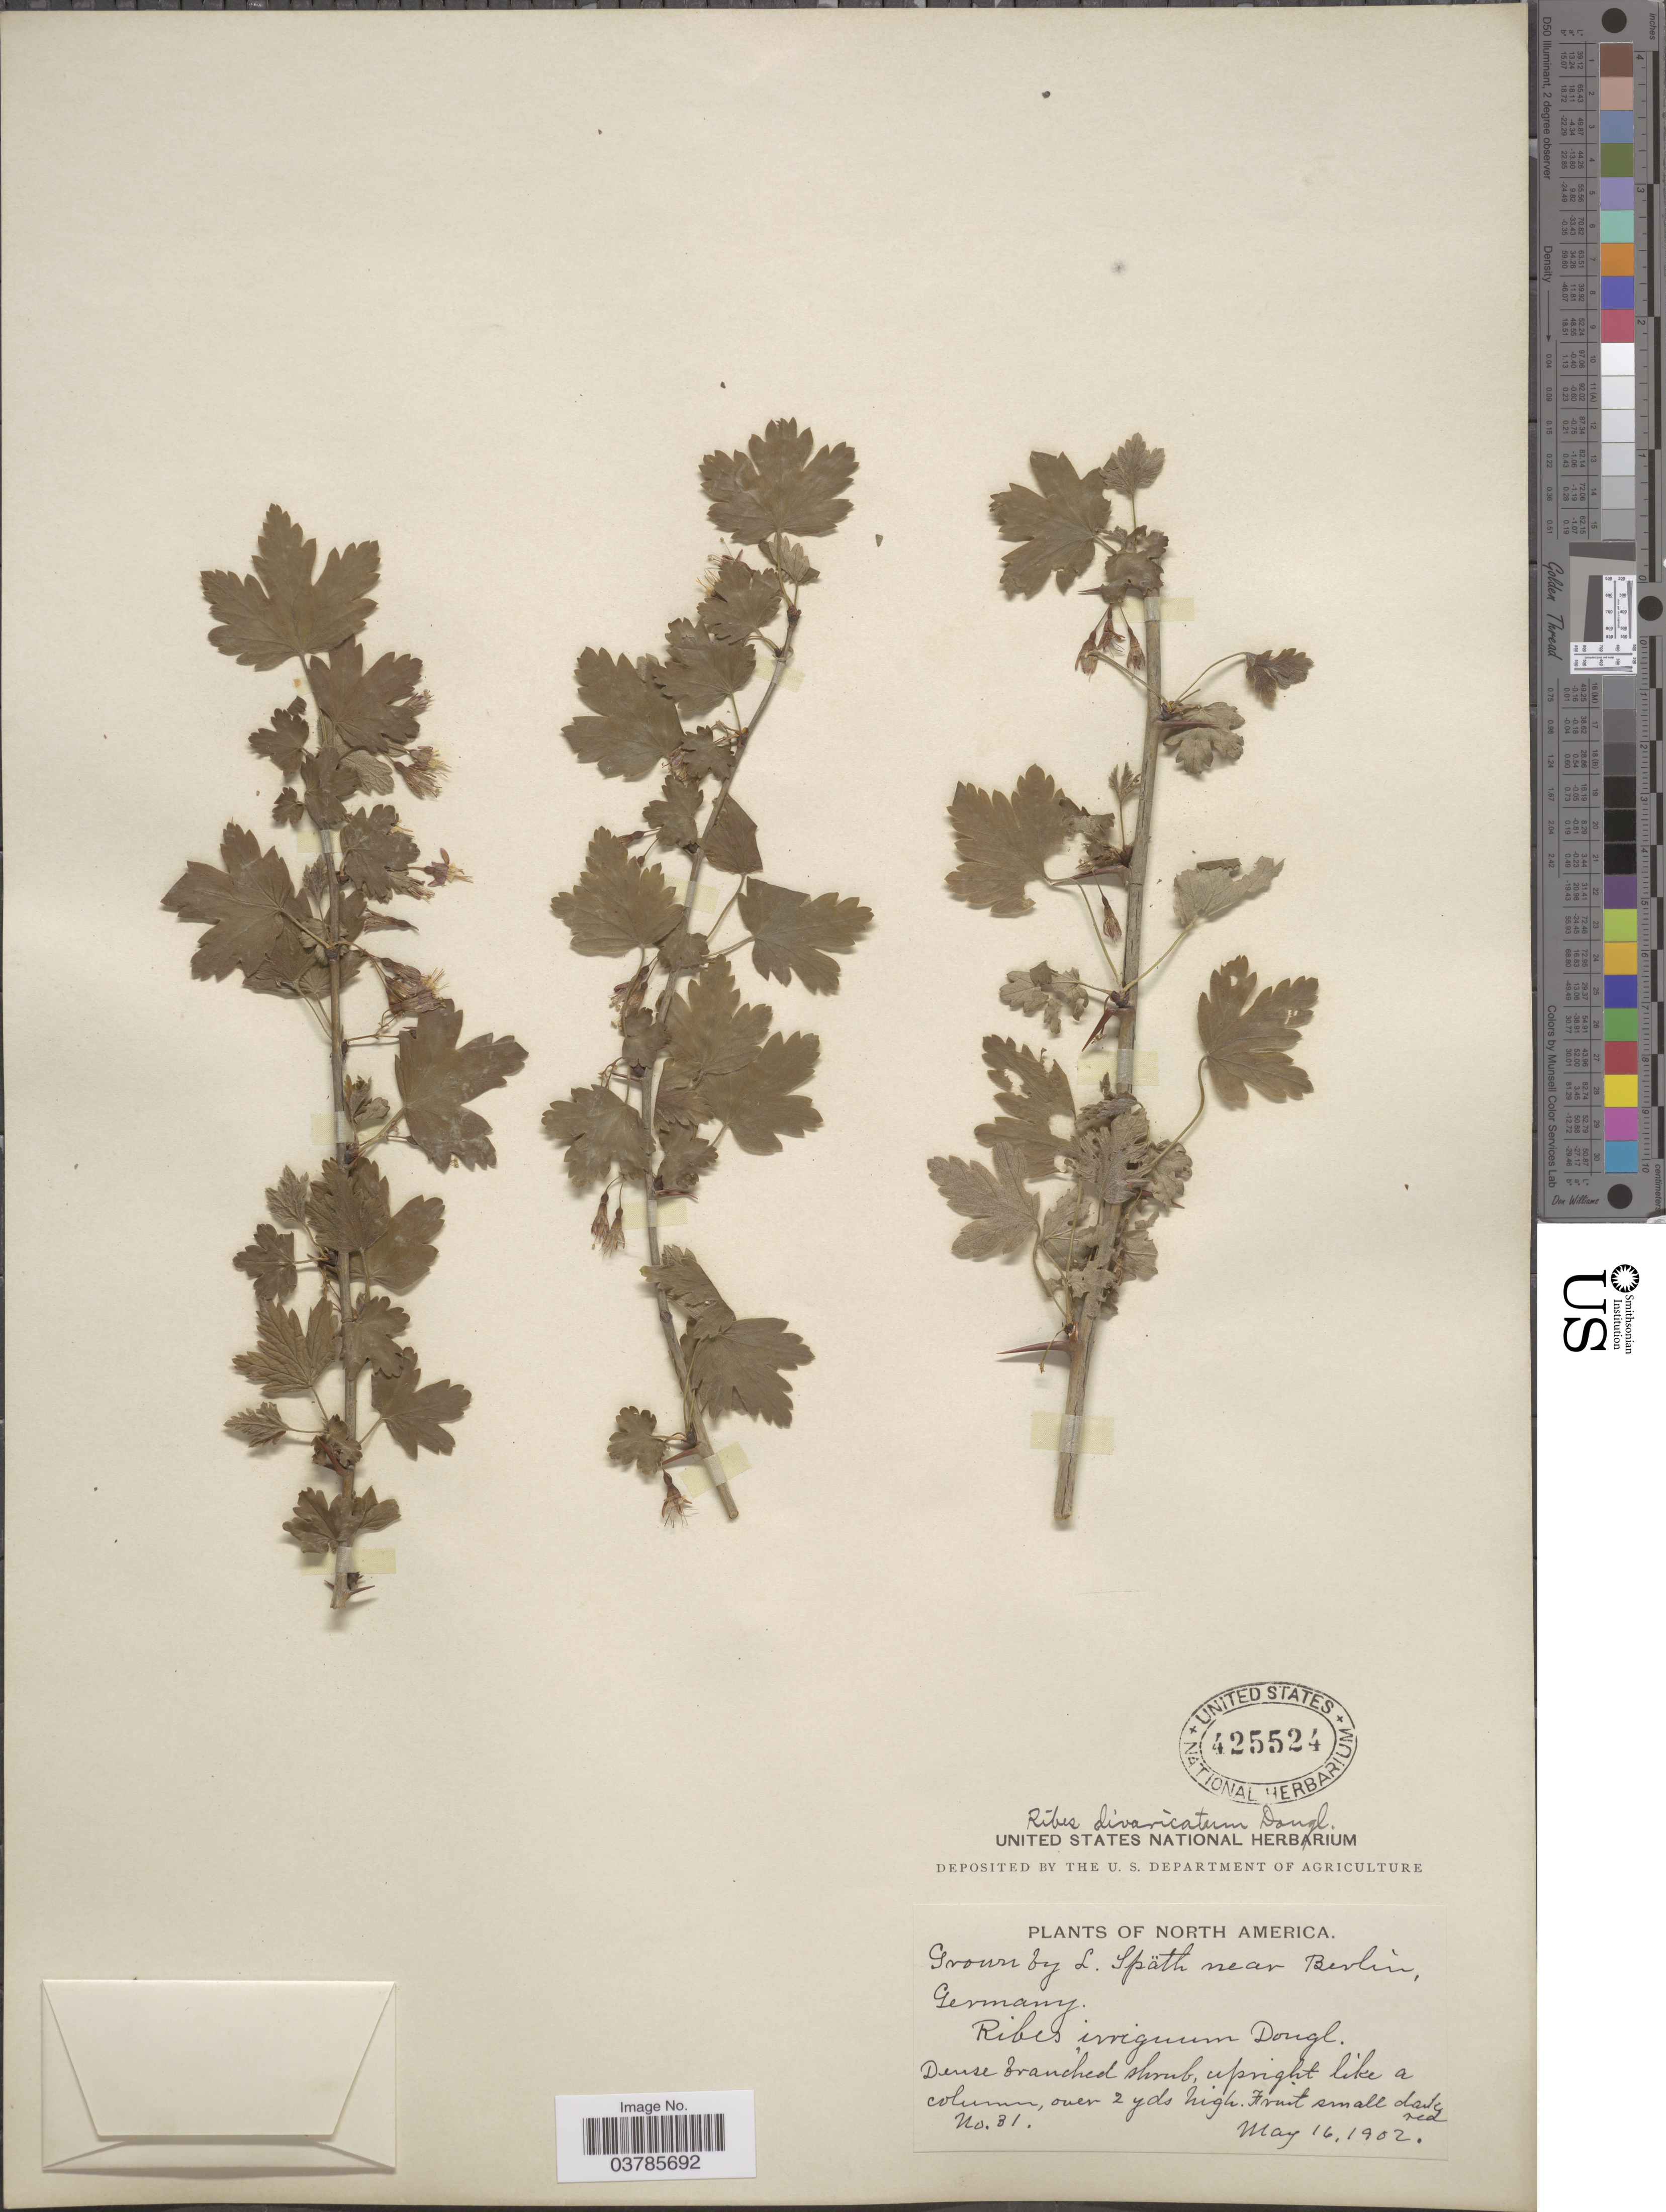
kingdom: Plantae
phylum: Tracheophyta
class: Magnoliopsida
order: Saxifragales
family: Grossulariaceae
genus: Ribes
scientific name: Ribes divaricatum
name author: Douglas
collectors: L. Späth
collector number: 31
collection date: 1902-05-16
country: Germany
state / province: Berlin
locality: Near Berlin.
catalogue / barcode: US 425524